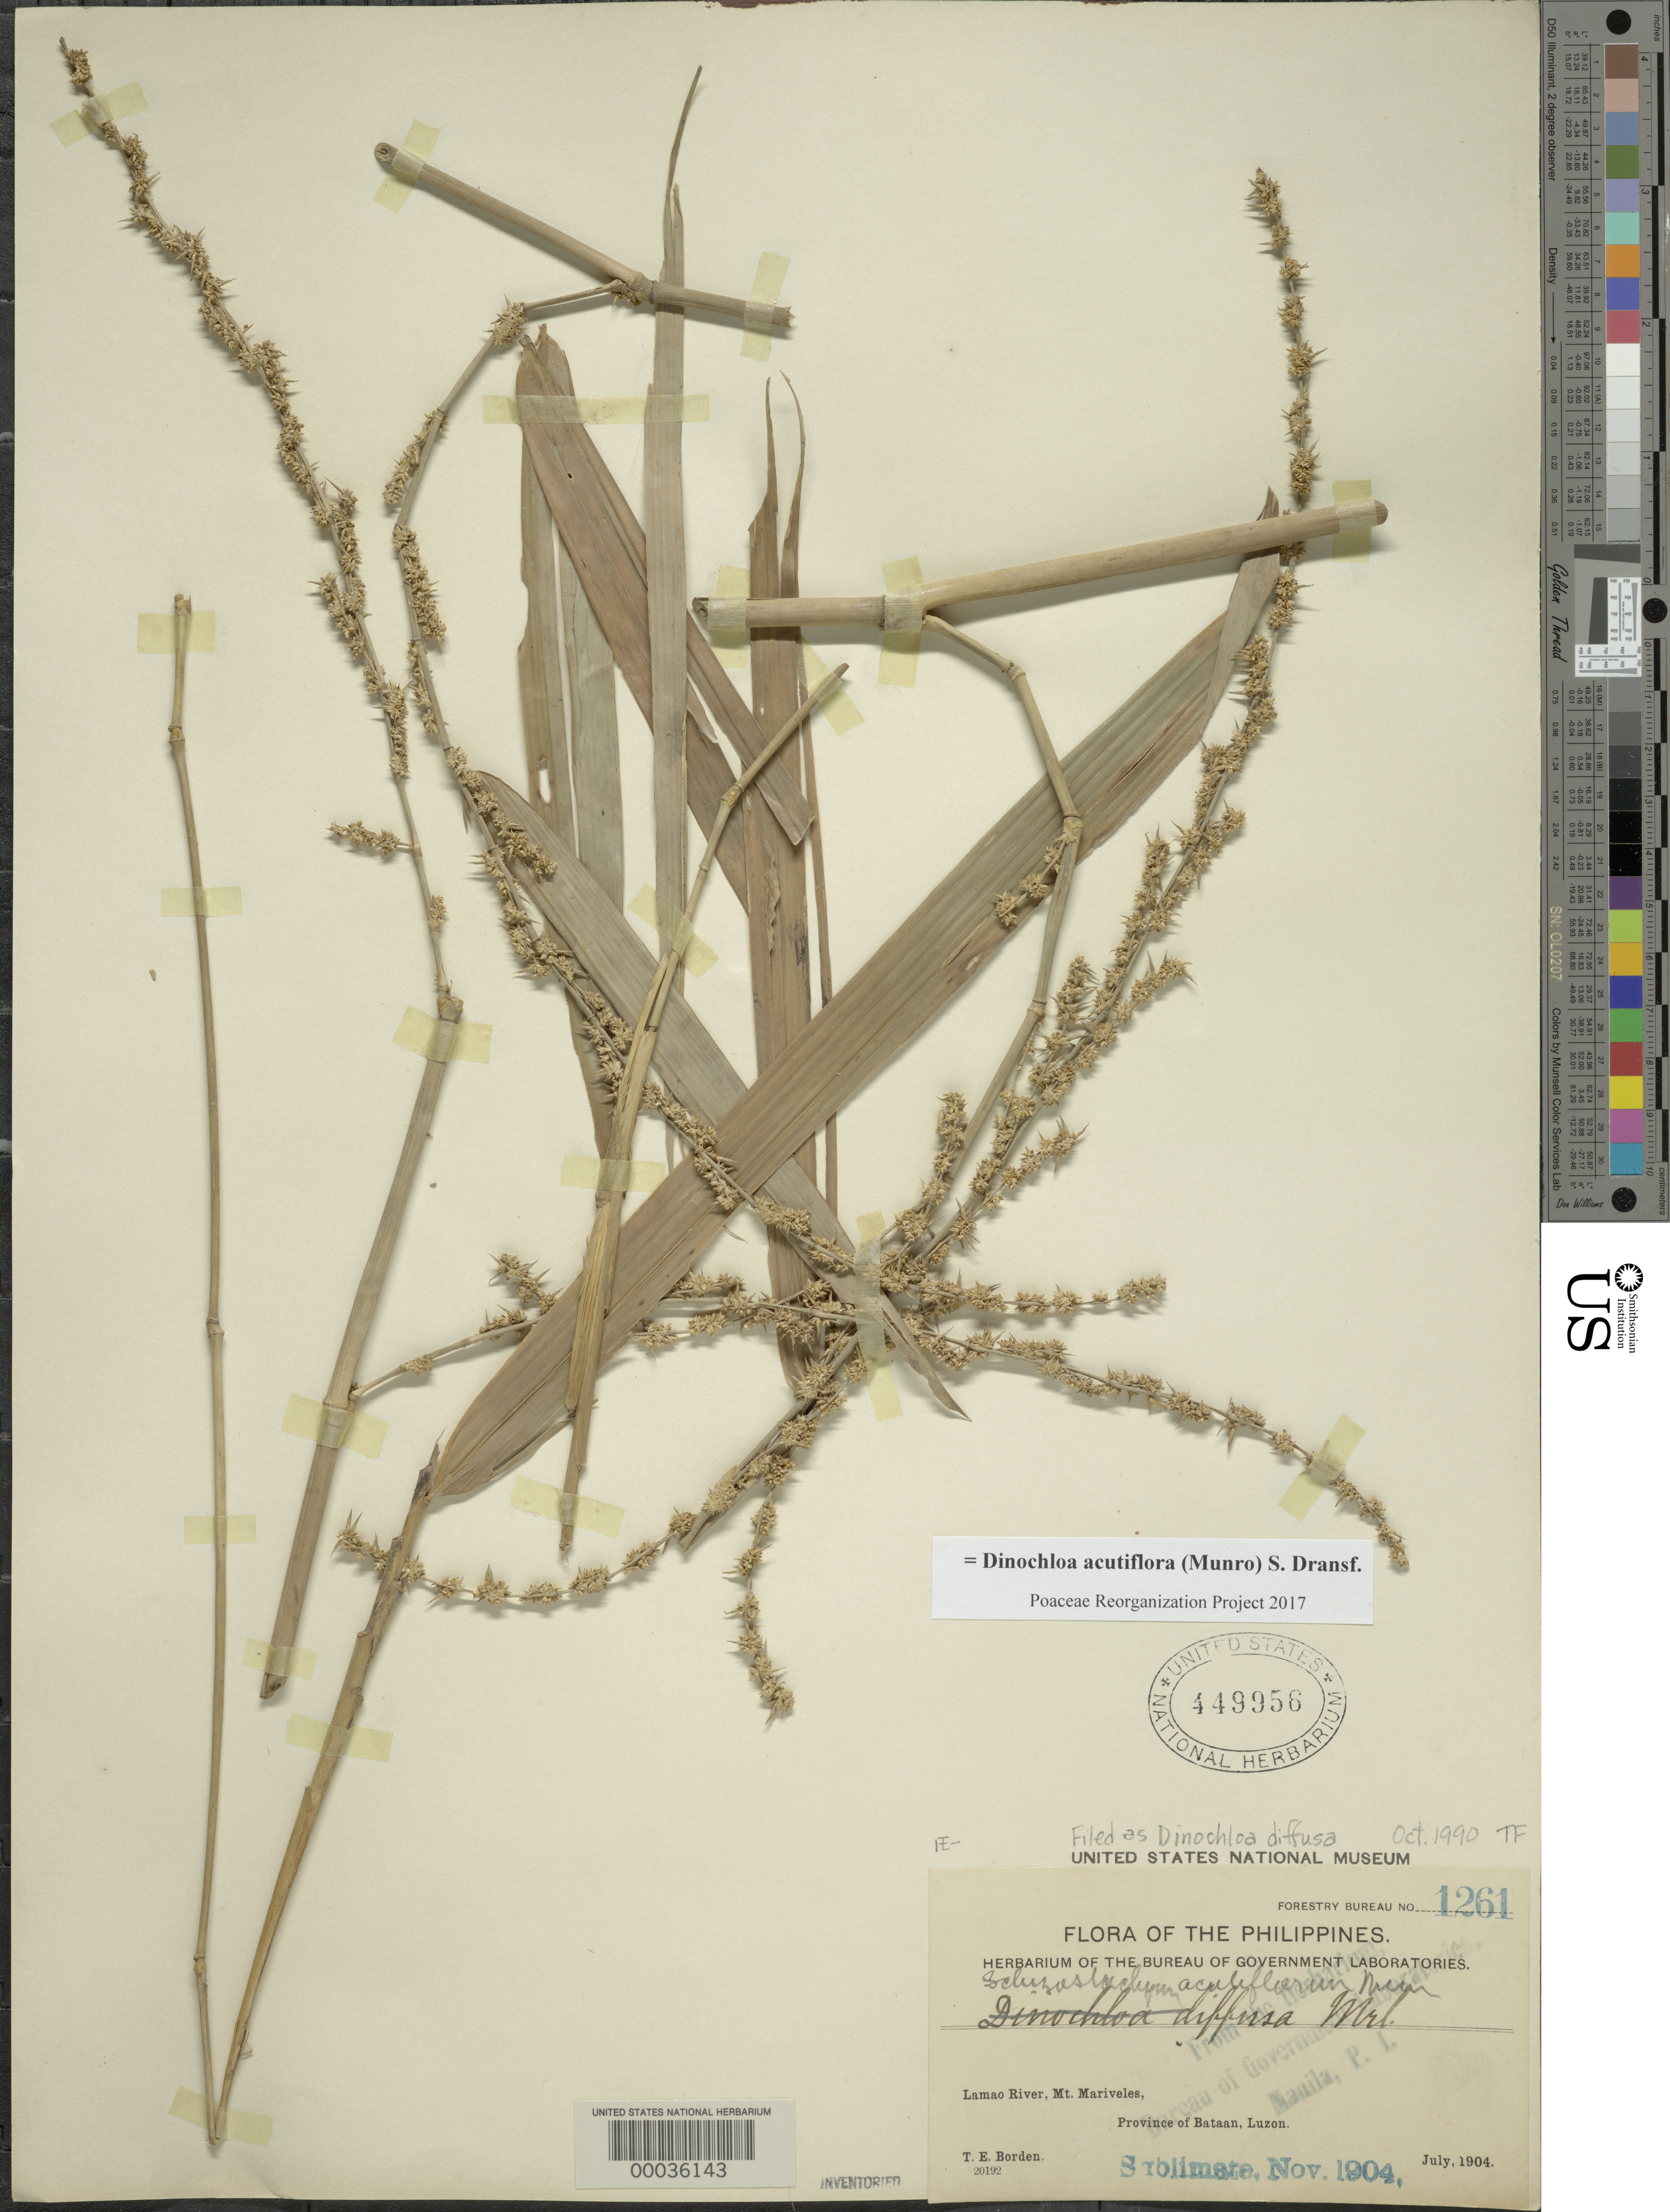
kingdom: Plantae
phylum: Tracheophyta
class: Liliopsida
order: Poales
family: Poaceae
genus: Dinochloa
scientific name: Dinochloa acutiflora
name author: (Munro) Soenarko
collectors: T. E. Borden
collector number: Pfb 1261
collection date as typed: Jul 1904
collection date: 1904-07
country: Philippines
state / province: Central Luzon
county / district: Bataan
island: Luzon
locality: Lamoa river, mt. mariveles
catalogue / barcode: US 449956